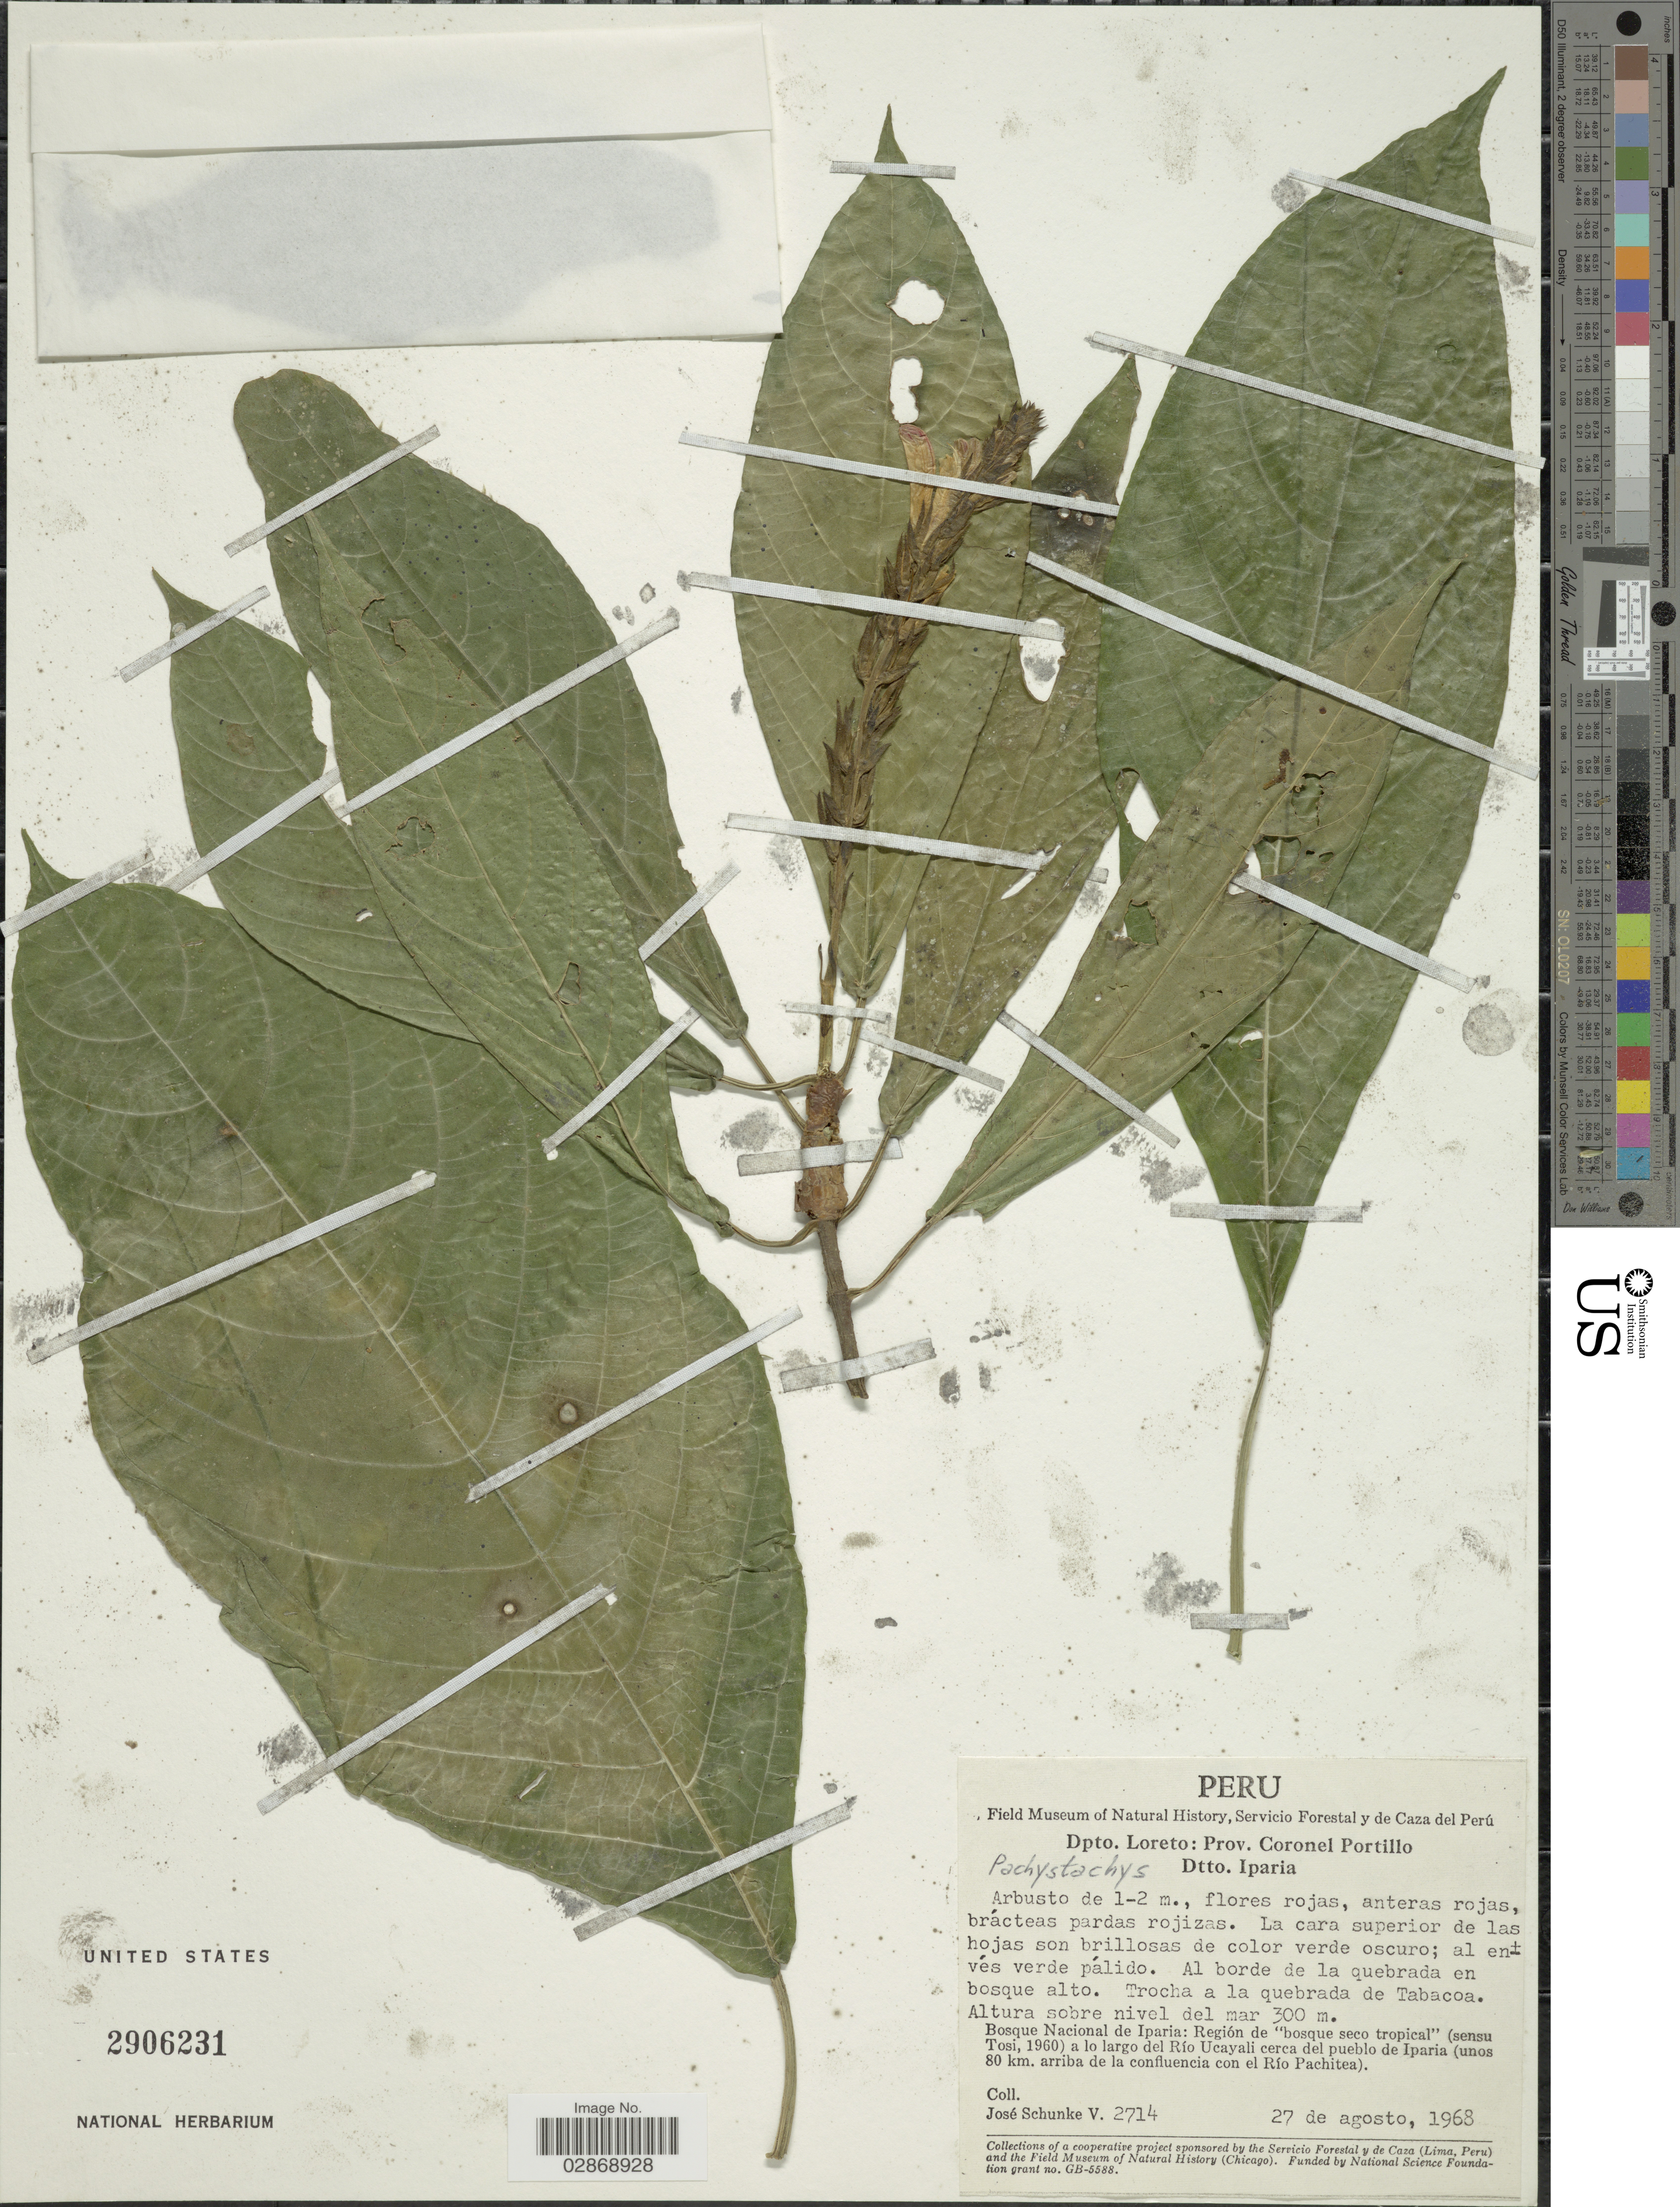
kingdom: Plantae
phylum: Tracheophyta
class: Magnoliopsida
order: Lamiales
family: Acanthaceae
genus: Pachystachys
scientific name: Pachystachys badiospica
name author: Wassh.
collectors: J. Schunke Vigo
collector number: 2714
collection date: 1968-08-27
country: Peru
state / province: Loreto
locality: Dpto. Loreto: Prov. Coronel Portillo. Dtto. Iparia. Trocha a la quebrada de Tabacoa. Bosque Nacioanl de Iparia: Región de "bosque seco tropical" (sensu Tosi, 1960) a lo largo del Río Ucayali cerca del pueblo de Iparia (unos 80 km. arriba de la confluencia con el Río Pachitea).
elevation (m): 300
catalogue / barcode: US 2906231